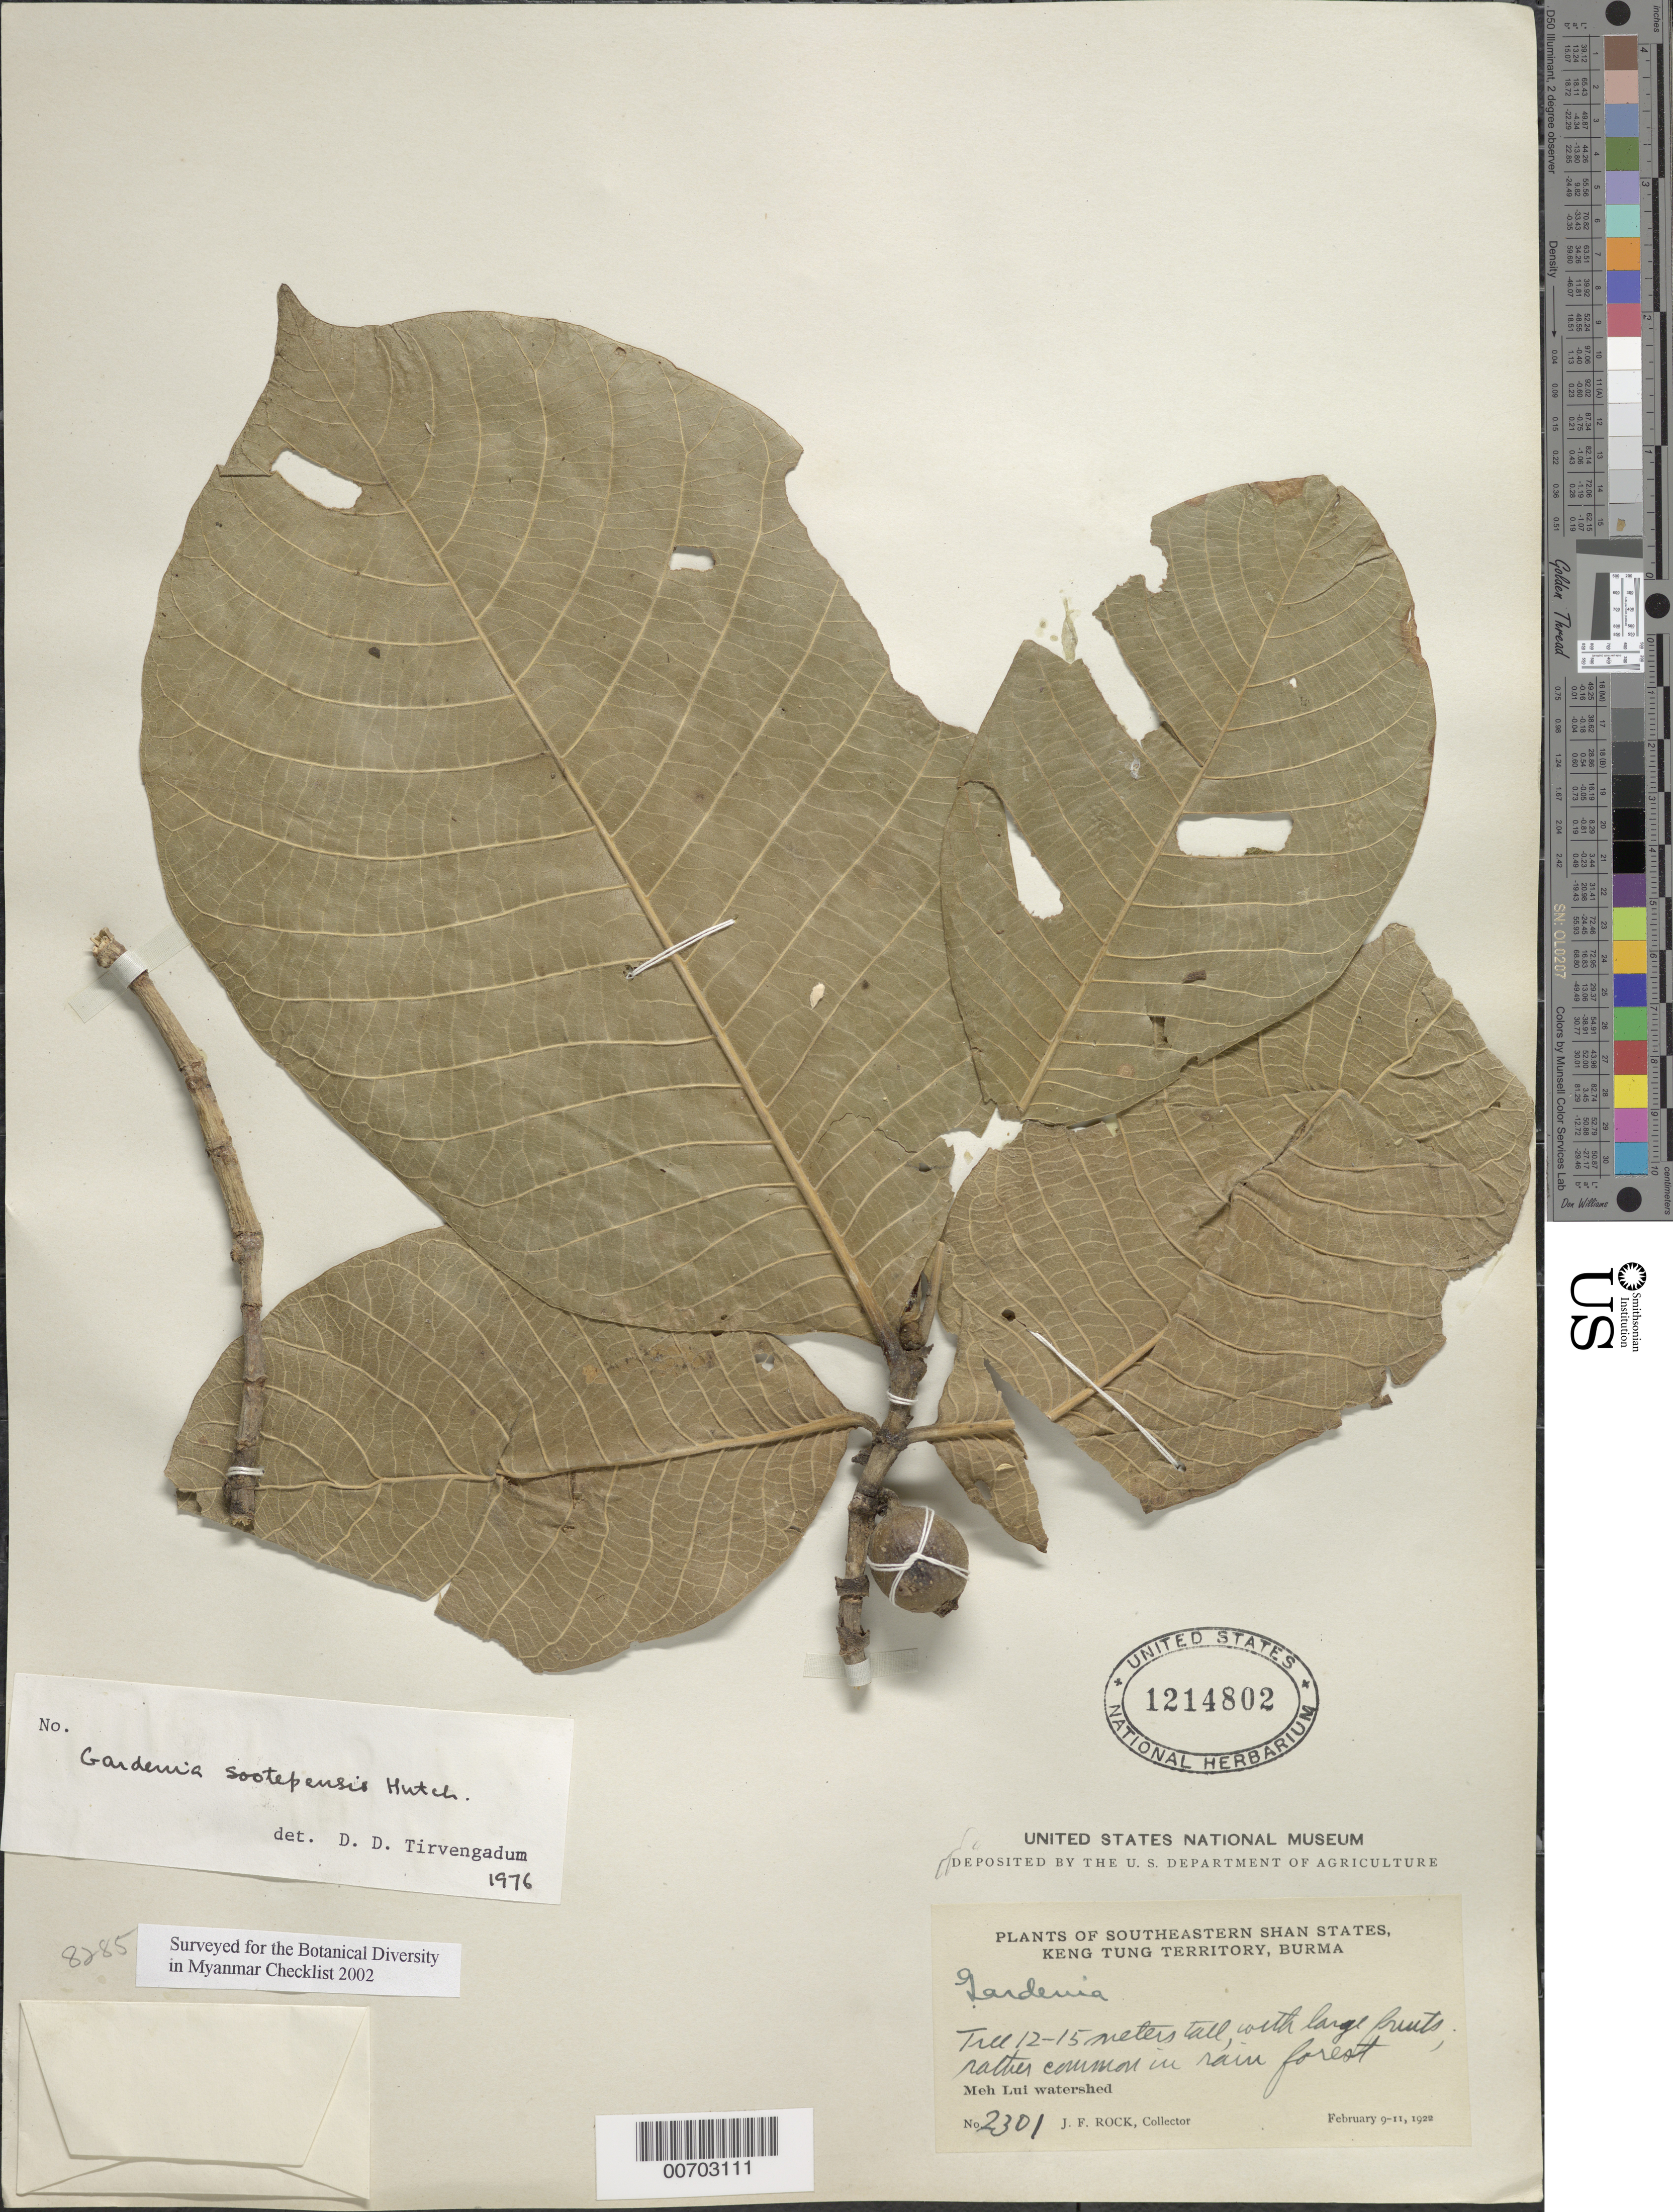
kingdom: Plantae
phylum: Tracheophyta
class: Magnoliopsida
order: Gentianales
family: Rubiaceae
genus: Gardenia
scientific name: Gardenia sootepensis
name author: Hutch.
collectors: J. F. Rock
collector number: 2301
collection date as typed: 09 Feb 1922 to 11 Feb 1922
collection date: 1922-02-09/1922-02-11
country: Myanmar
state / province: Shan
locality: Southeastern Shan States, Keng Tung Terr., Meh Lui, watershed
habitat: Rainforest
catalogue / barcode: US 1214802